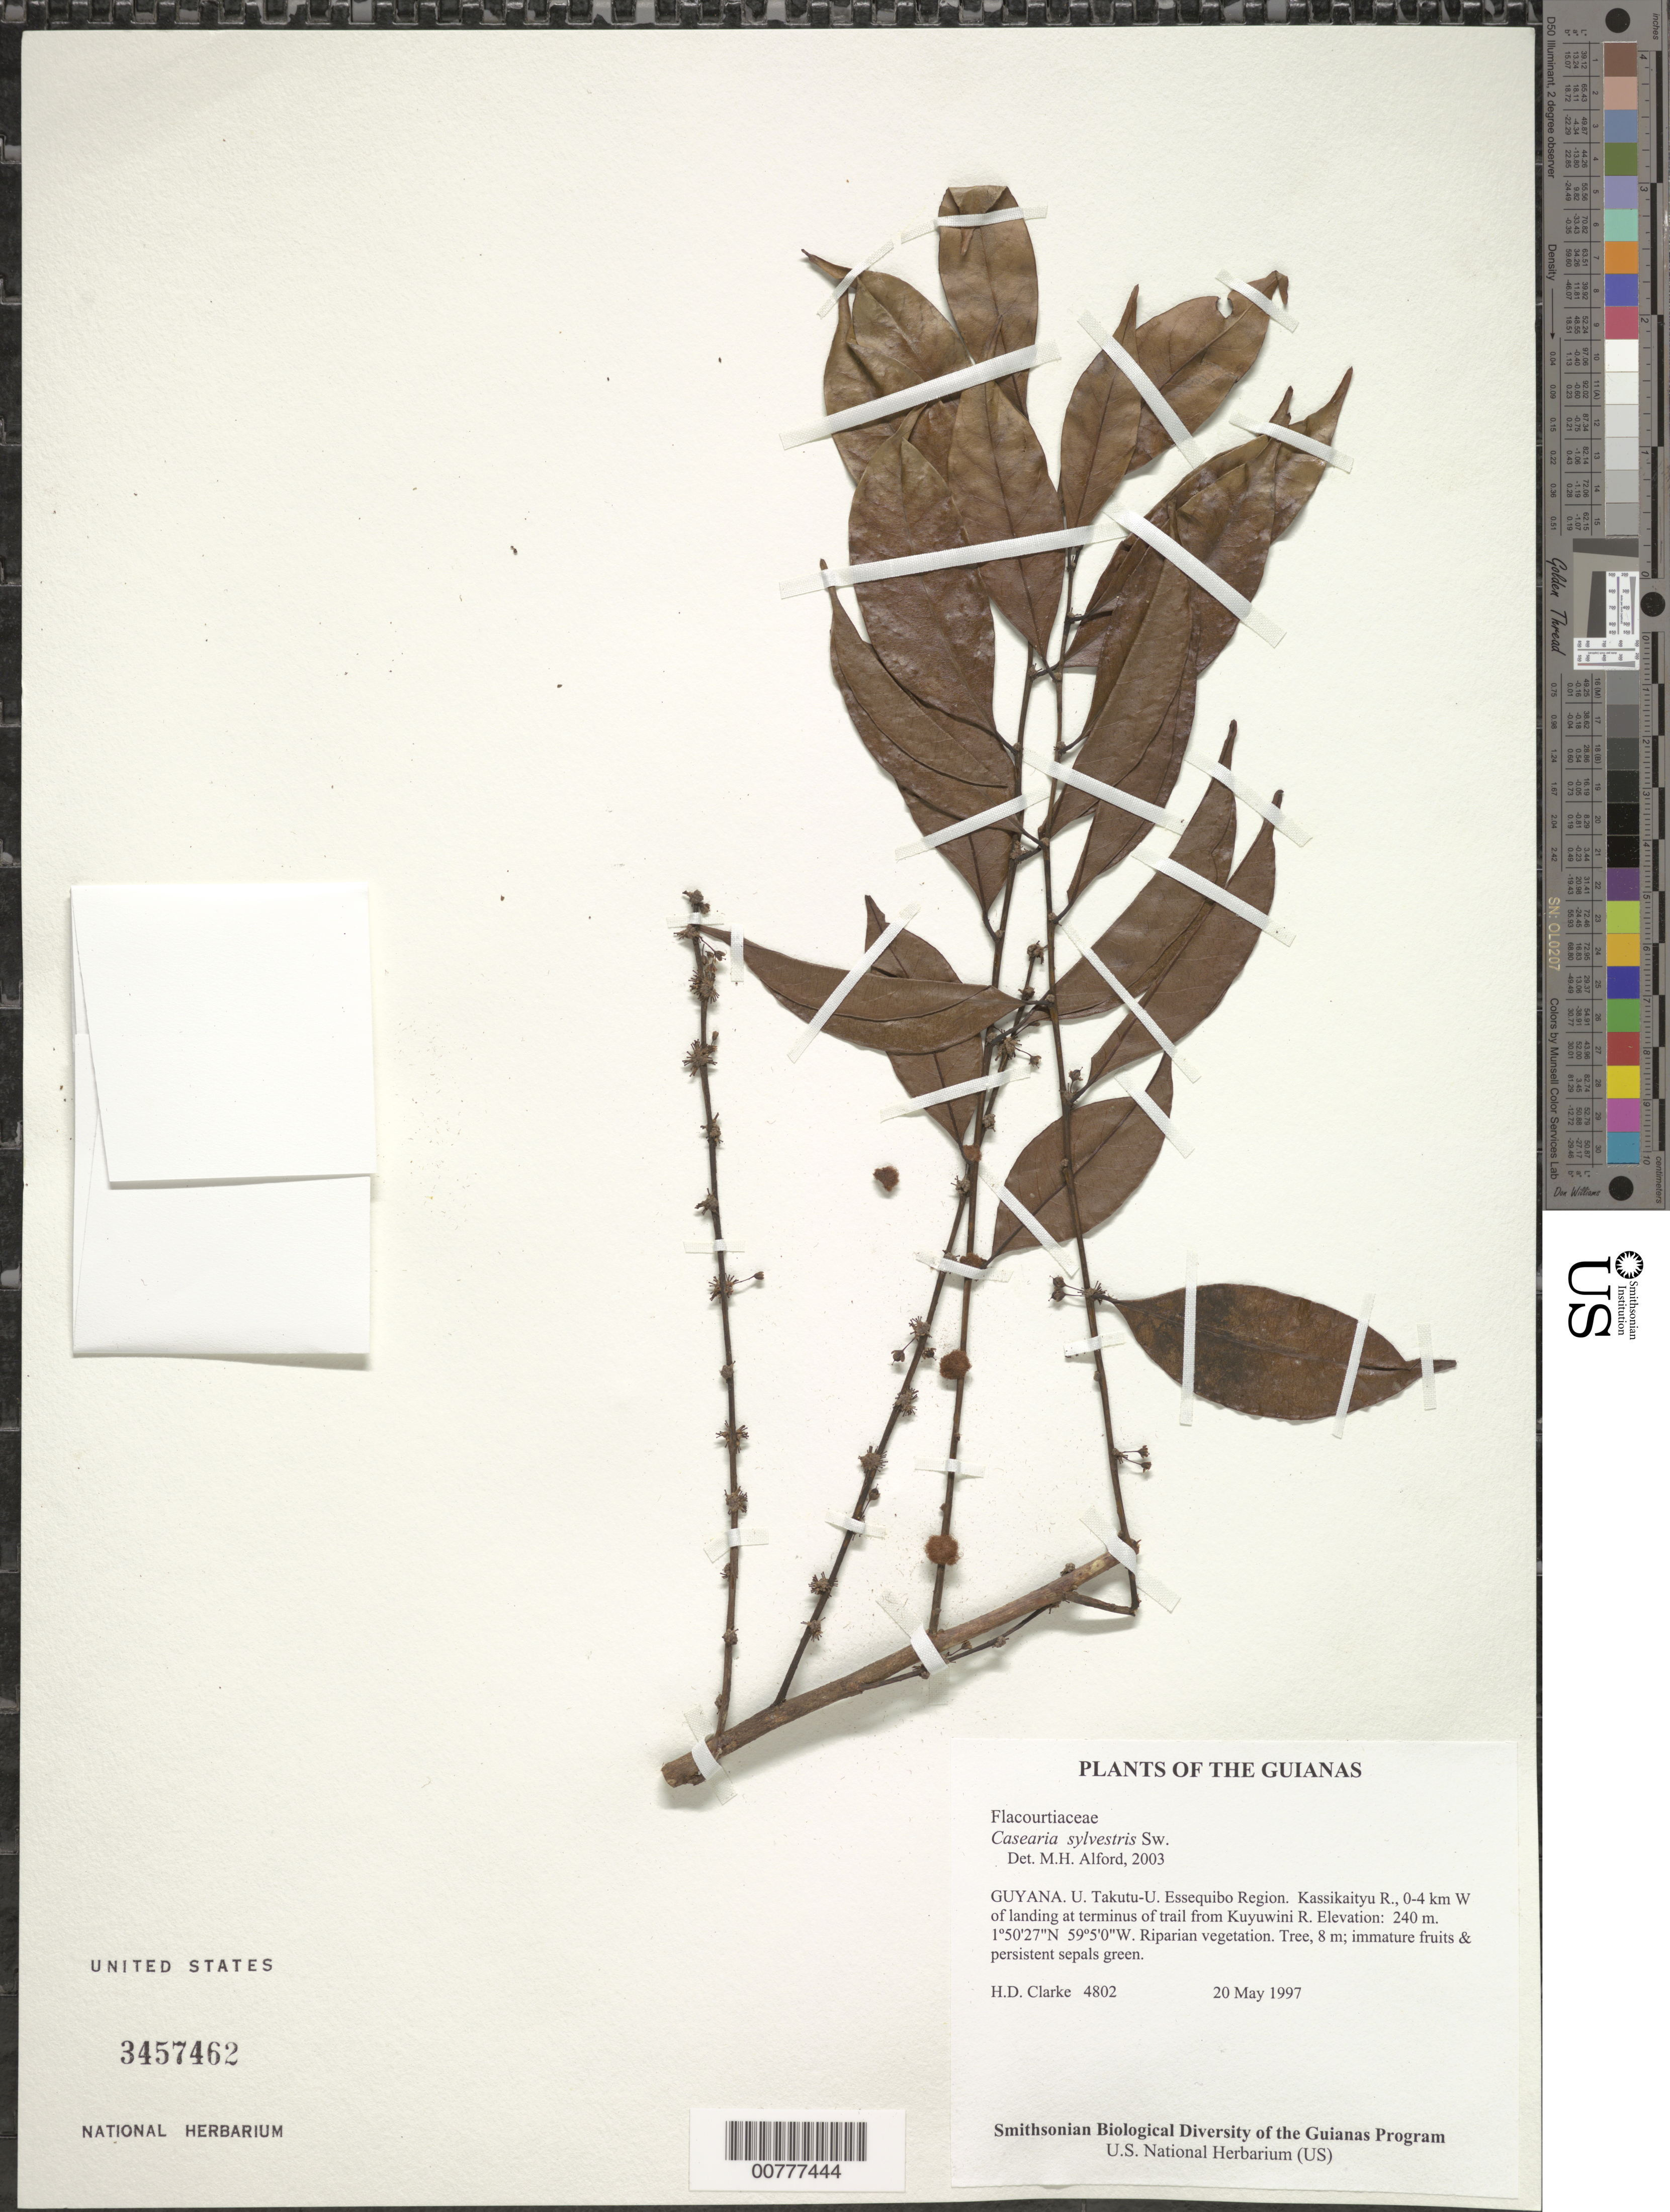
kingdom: Plantae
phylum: Tracheophyta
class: Magnoliopsida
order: Malpighiales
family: Salicaceae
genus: Casearia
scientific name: Casearia sylvestris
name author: Sw.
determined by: Liesner, R. L.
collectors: H. D. Clarke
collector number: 4802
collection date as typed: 20 May 1997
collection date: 1997-05-20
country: Guyana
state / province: U. Takutu-U. Essequibo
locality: Kassikaityu R., 0-4 km W of landing at terminus of trail from Kuyuwini R.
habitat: Riparian vegetation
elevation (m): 240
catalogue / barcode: US 3457462